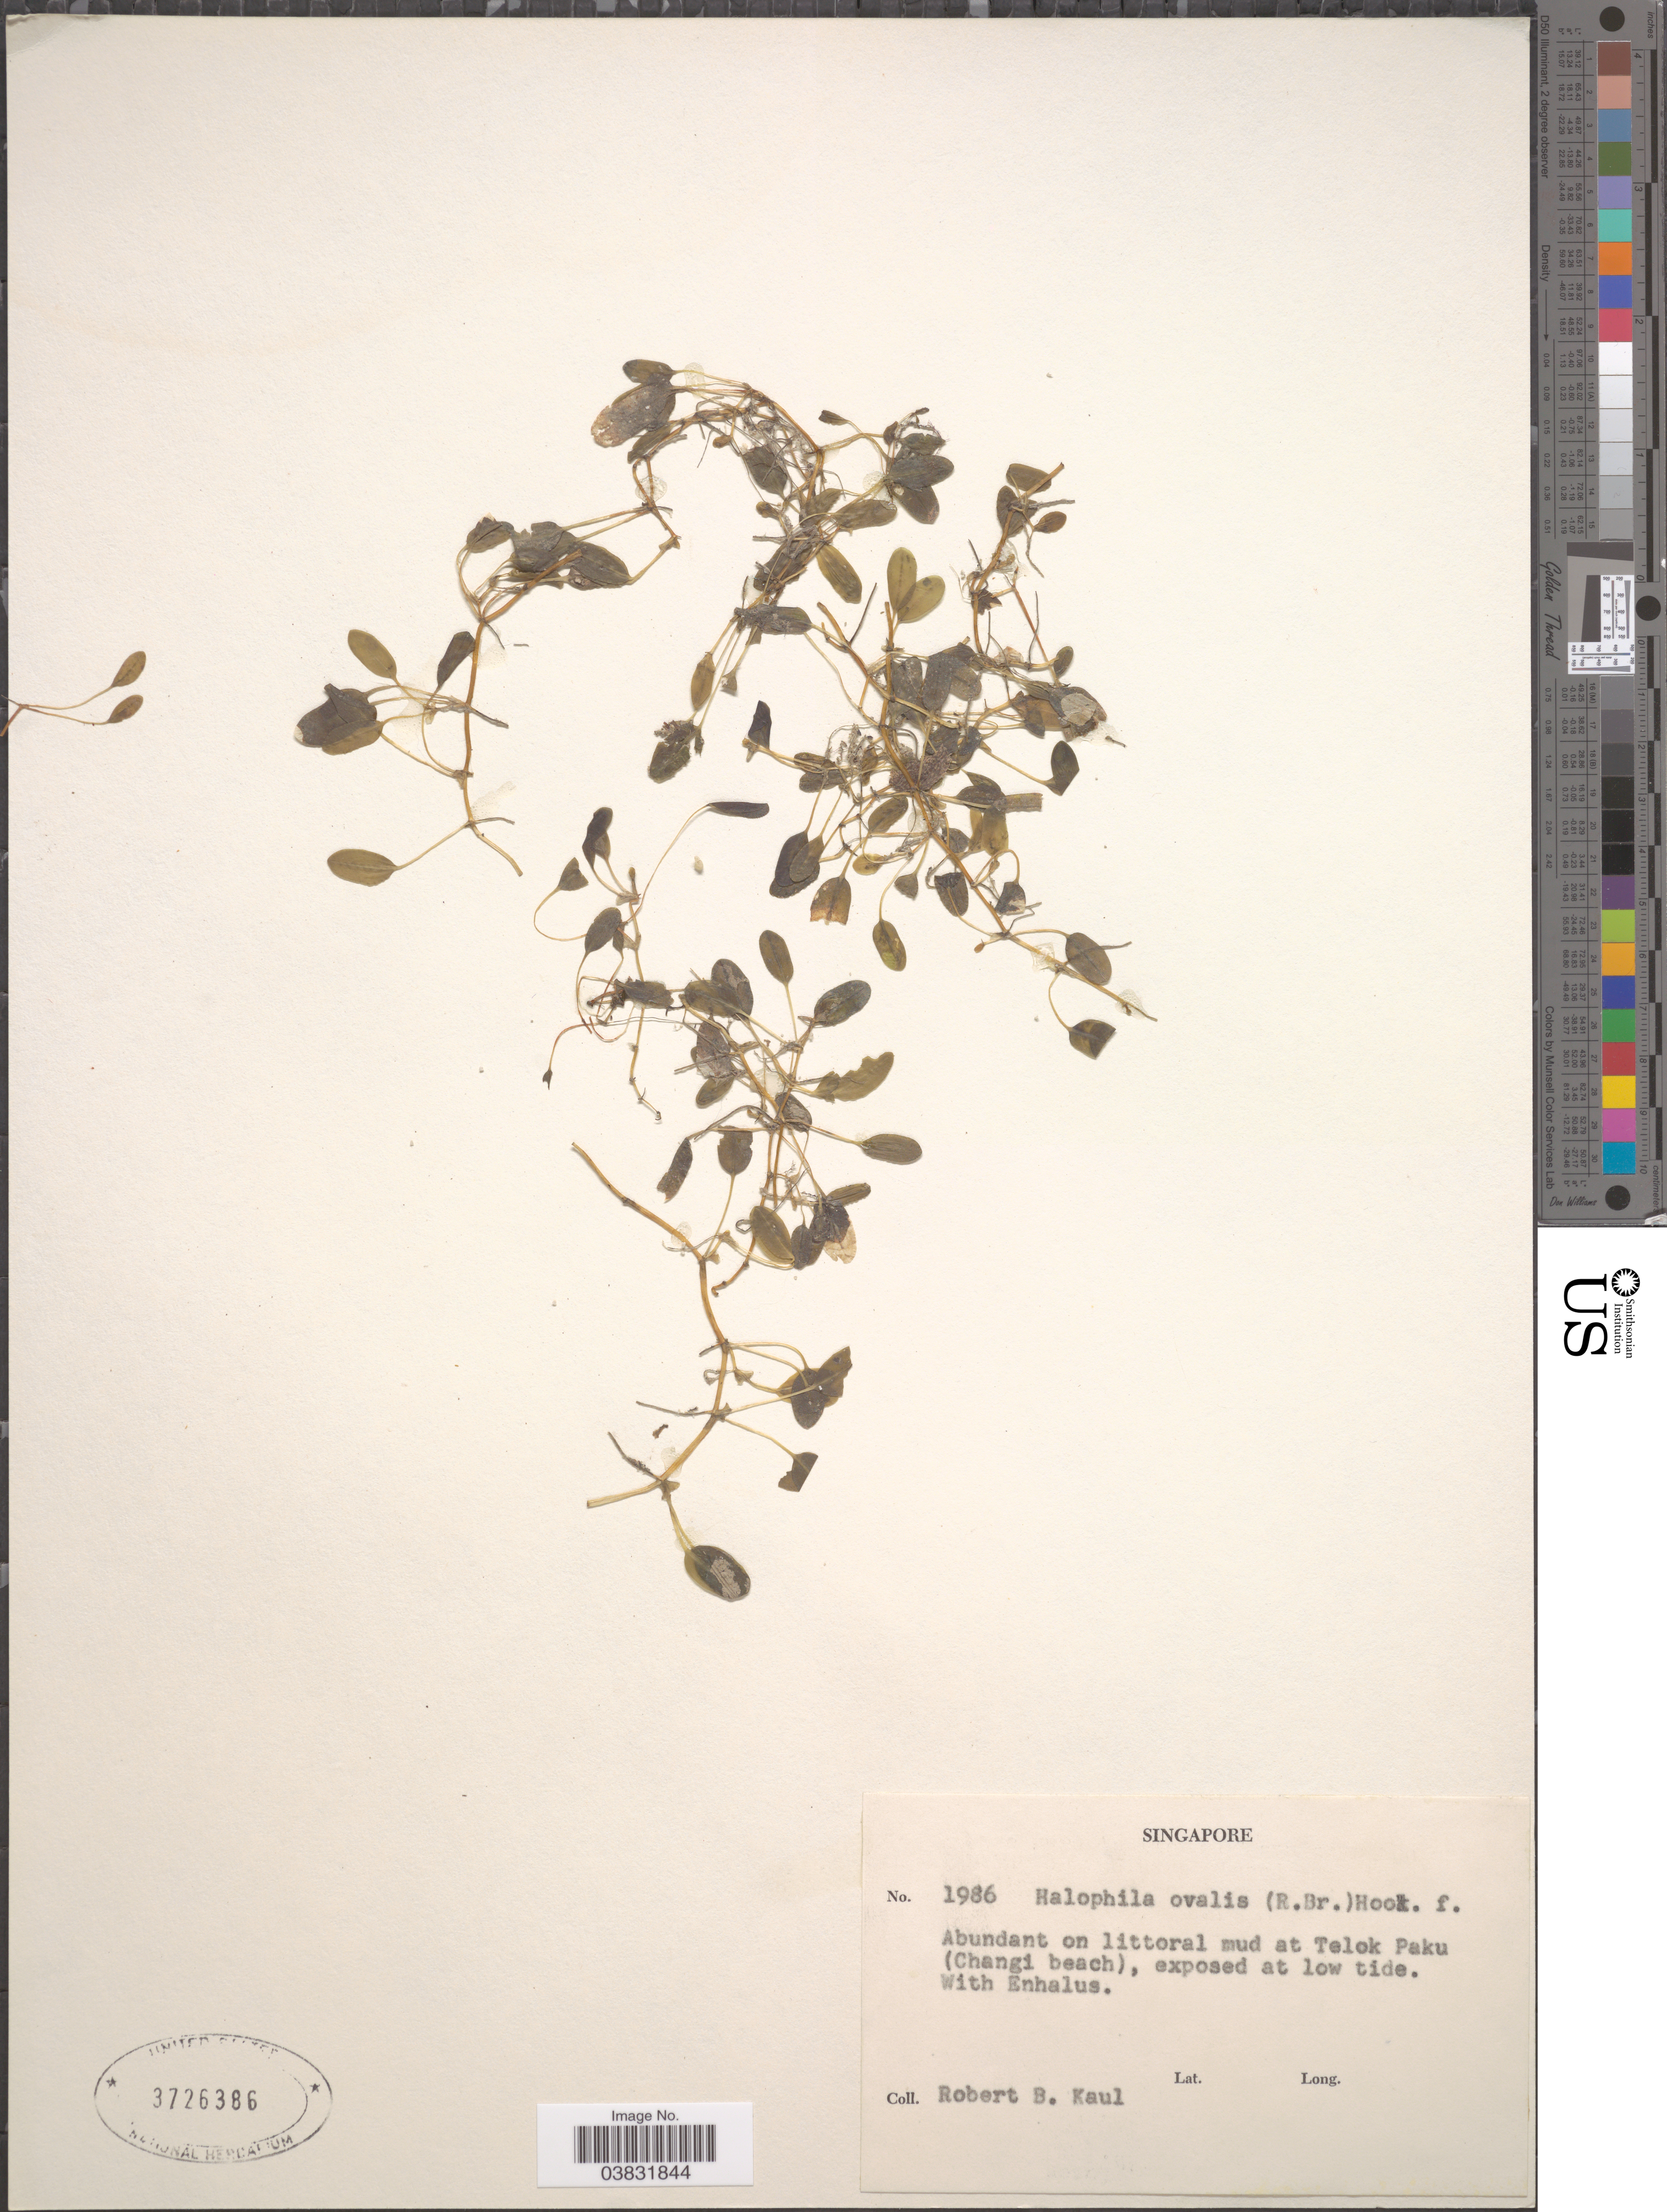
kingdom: Plantae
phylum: Tracheophyta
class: Liliopsida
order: Alismatales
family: Hydrocharitaceae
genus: Halophila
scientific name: Halophila ovalis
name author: (R. Br.) Hook. f.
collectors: R. Kaul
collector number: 1986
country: Singapore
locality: Abundant on littoral mud at Telok Paku (Changi beach).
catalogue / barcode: US 3726386